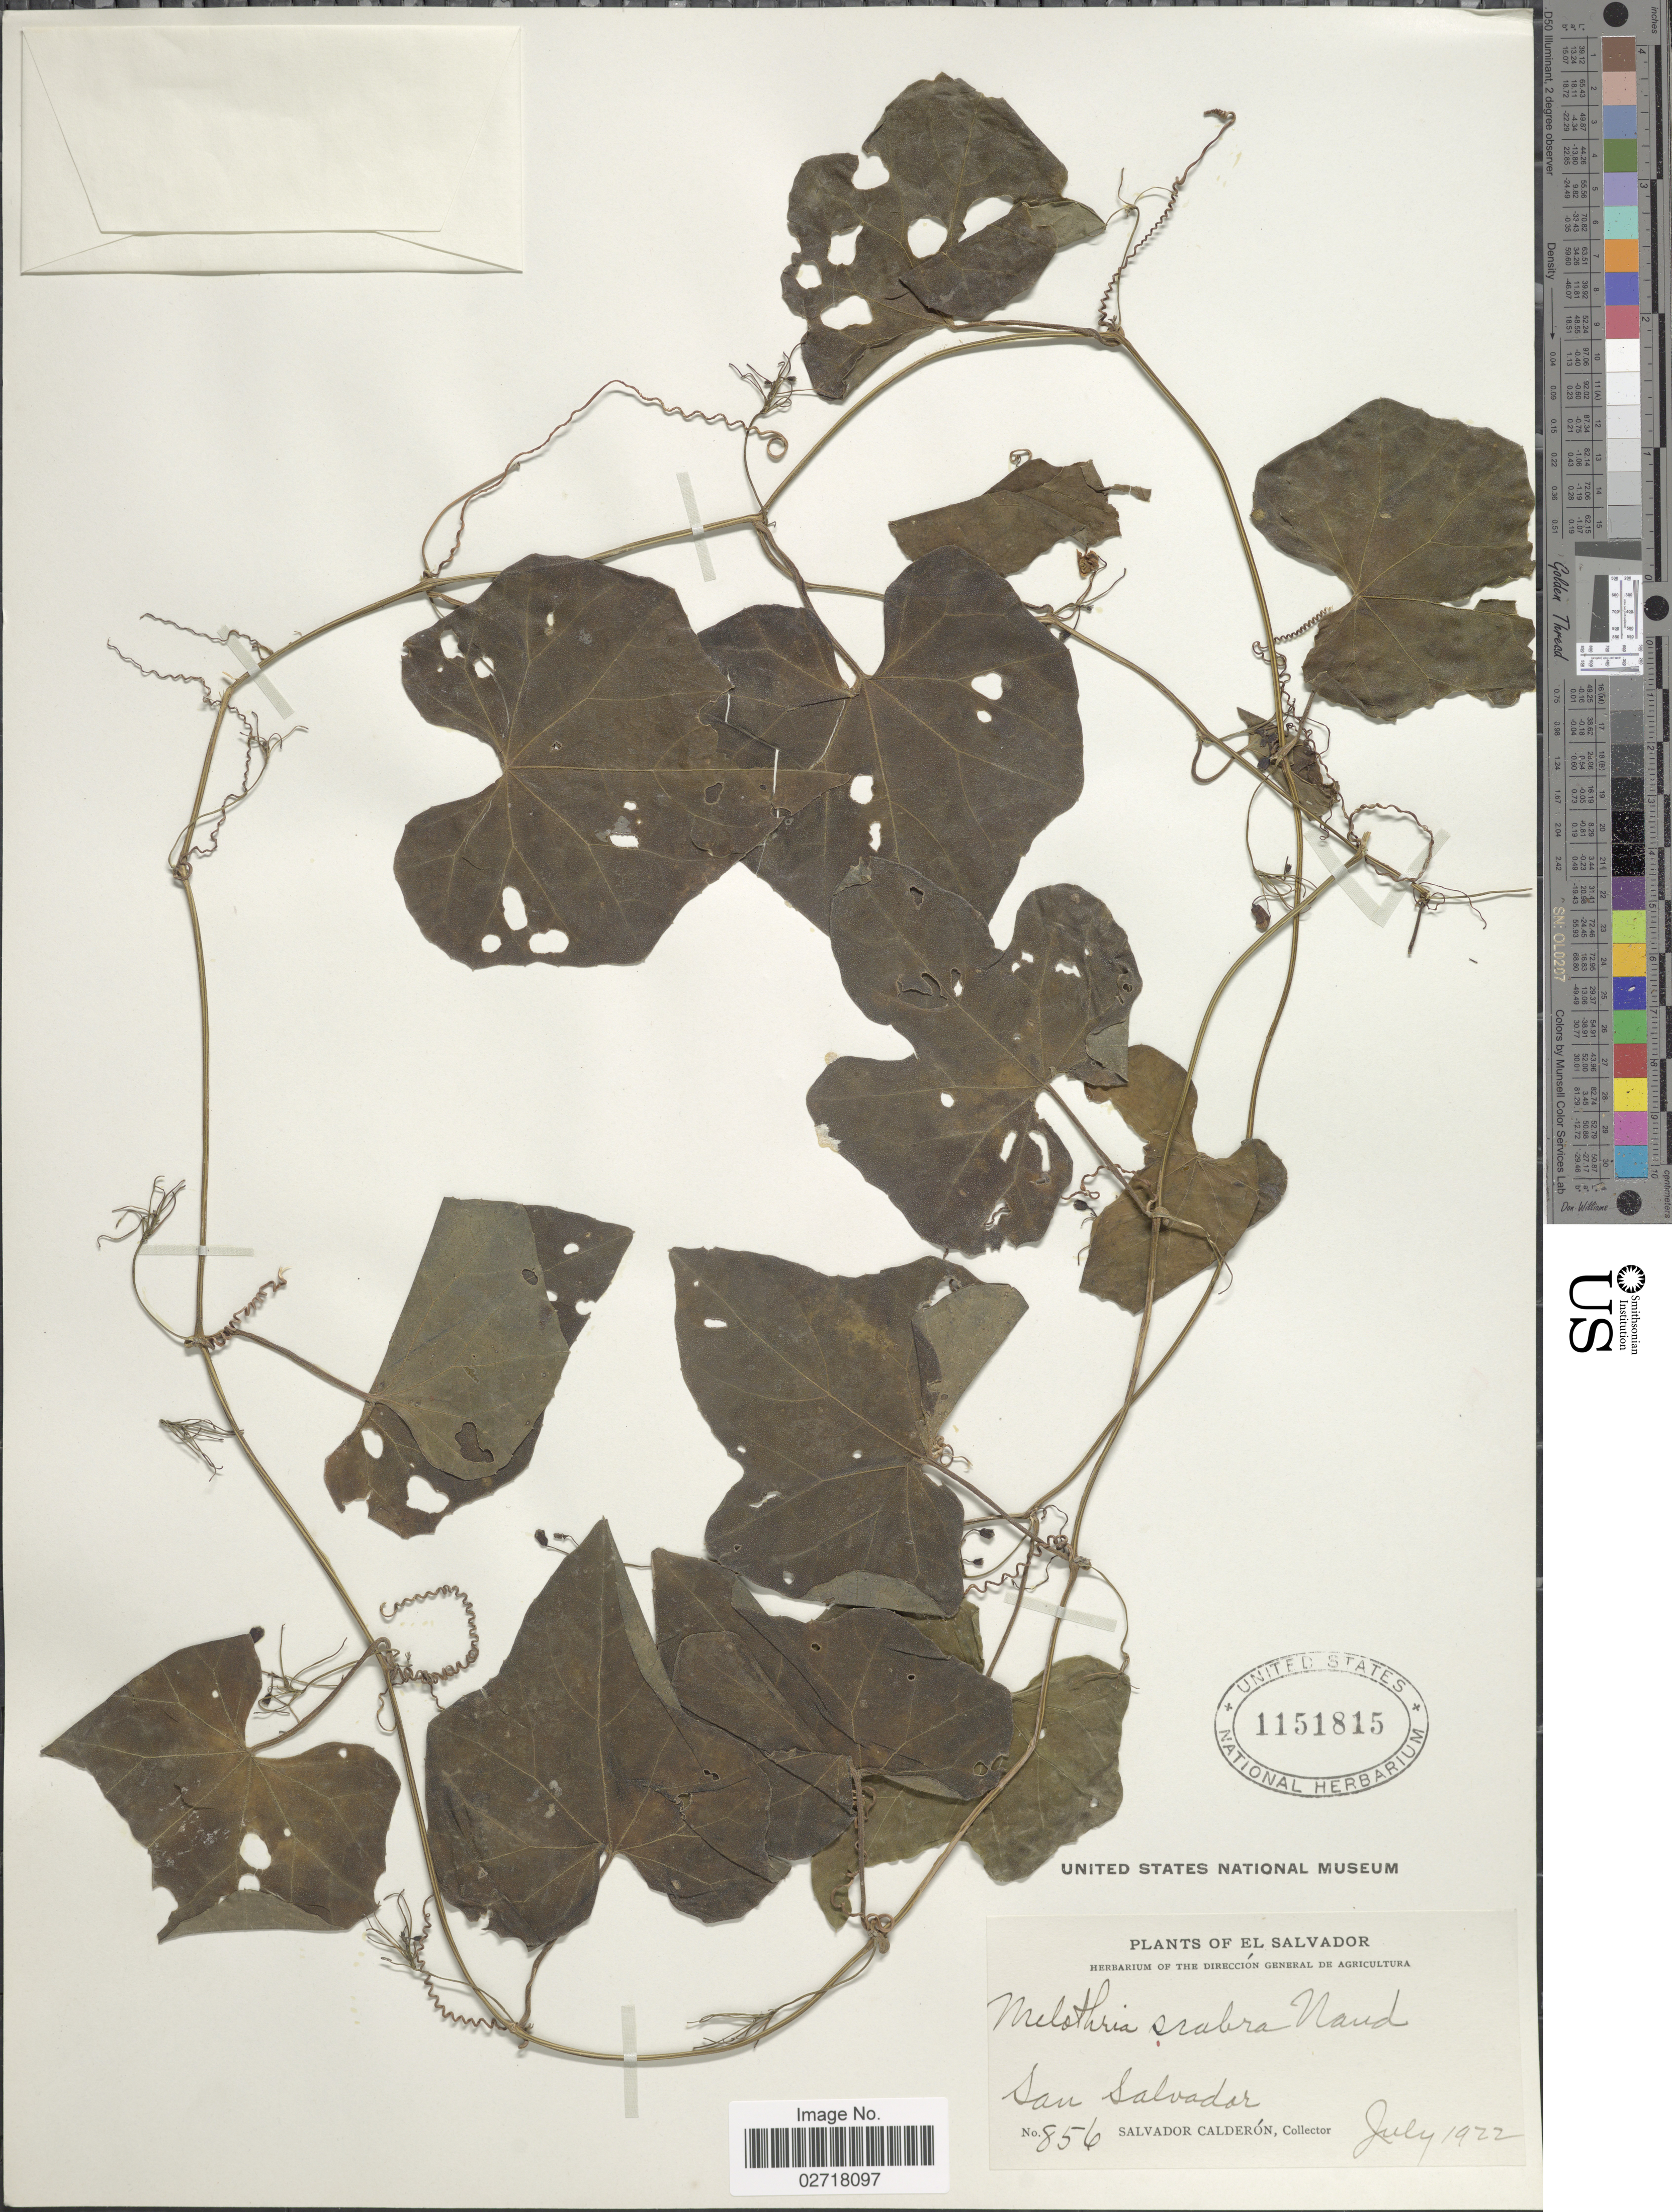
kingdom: Plantae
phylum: Tracheophyta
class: Magnoliopsida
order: Cucurbitales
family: Cucurbitaceae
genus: Melothria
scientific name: Melothria scabra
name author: Naudin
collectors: S. Calderón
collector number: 856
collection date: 1922-07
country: El Salvador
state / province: San Salvador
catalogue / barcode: US 1151815